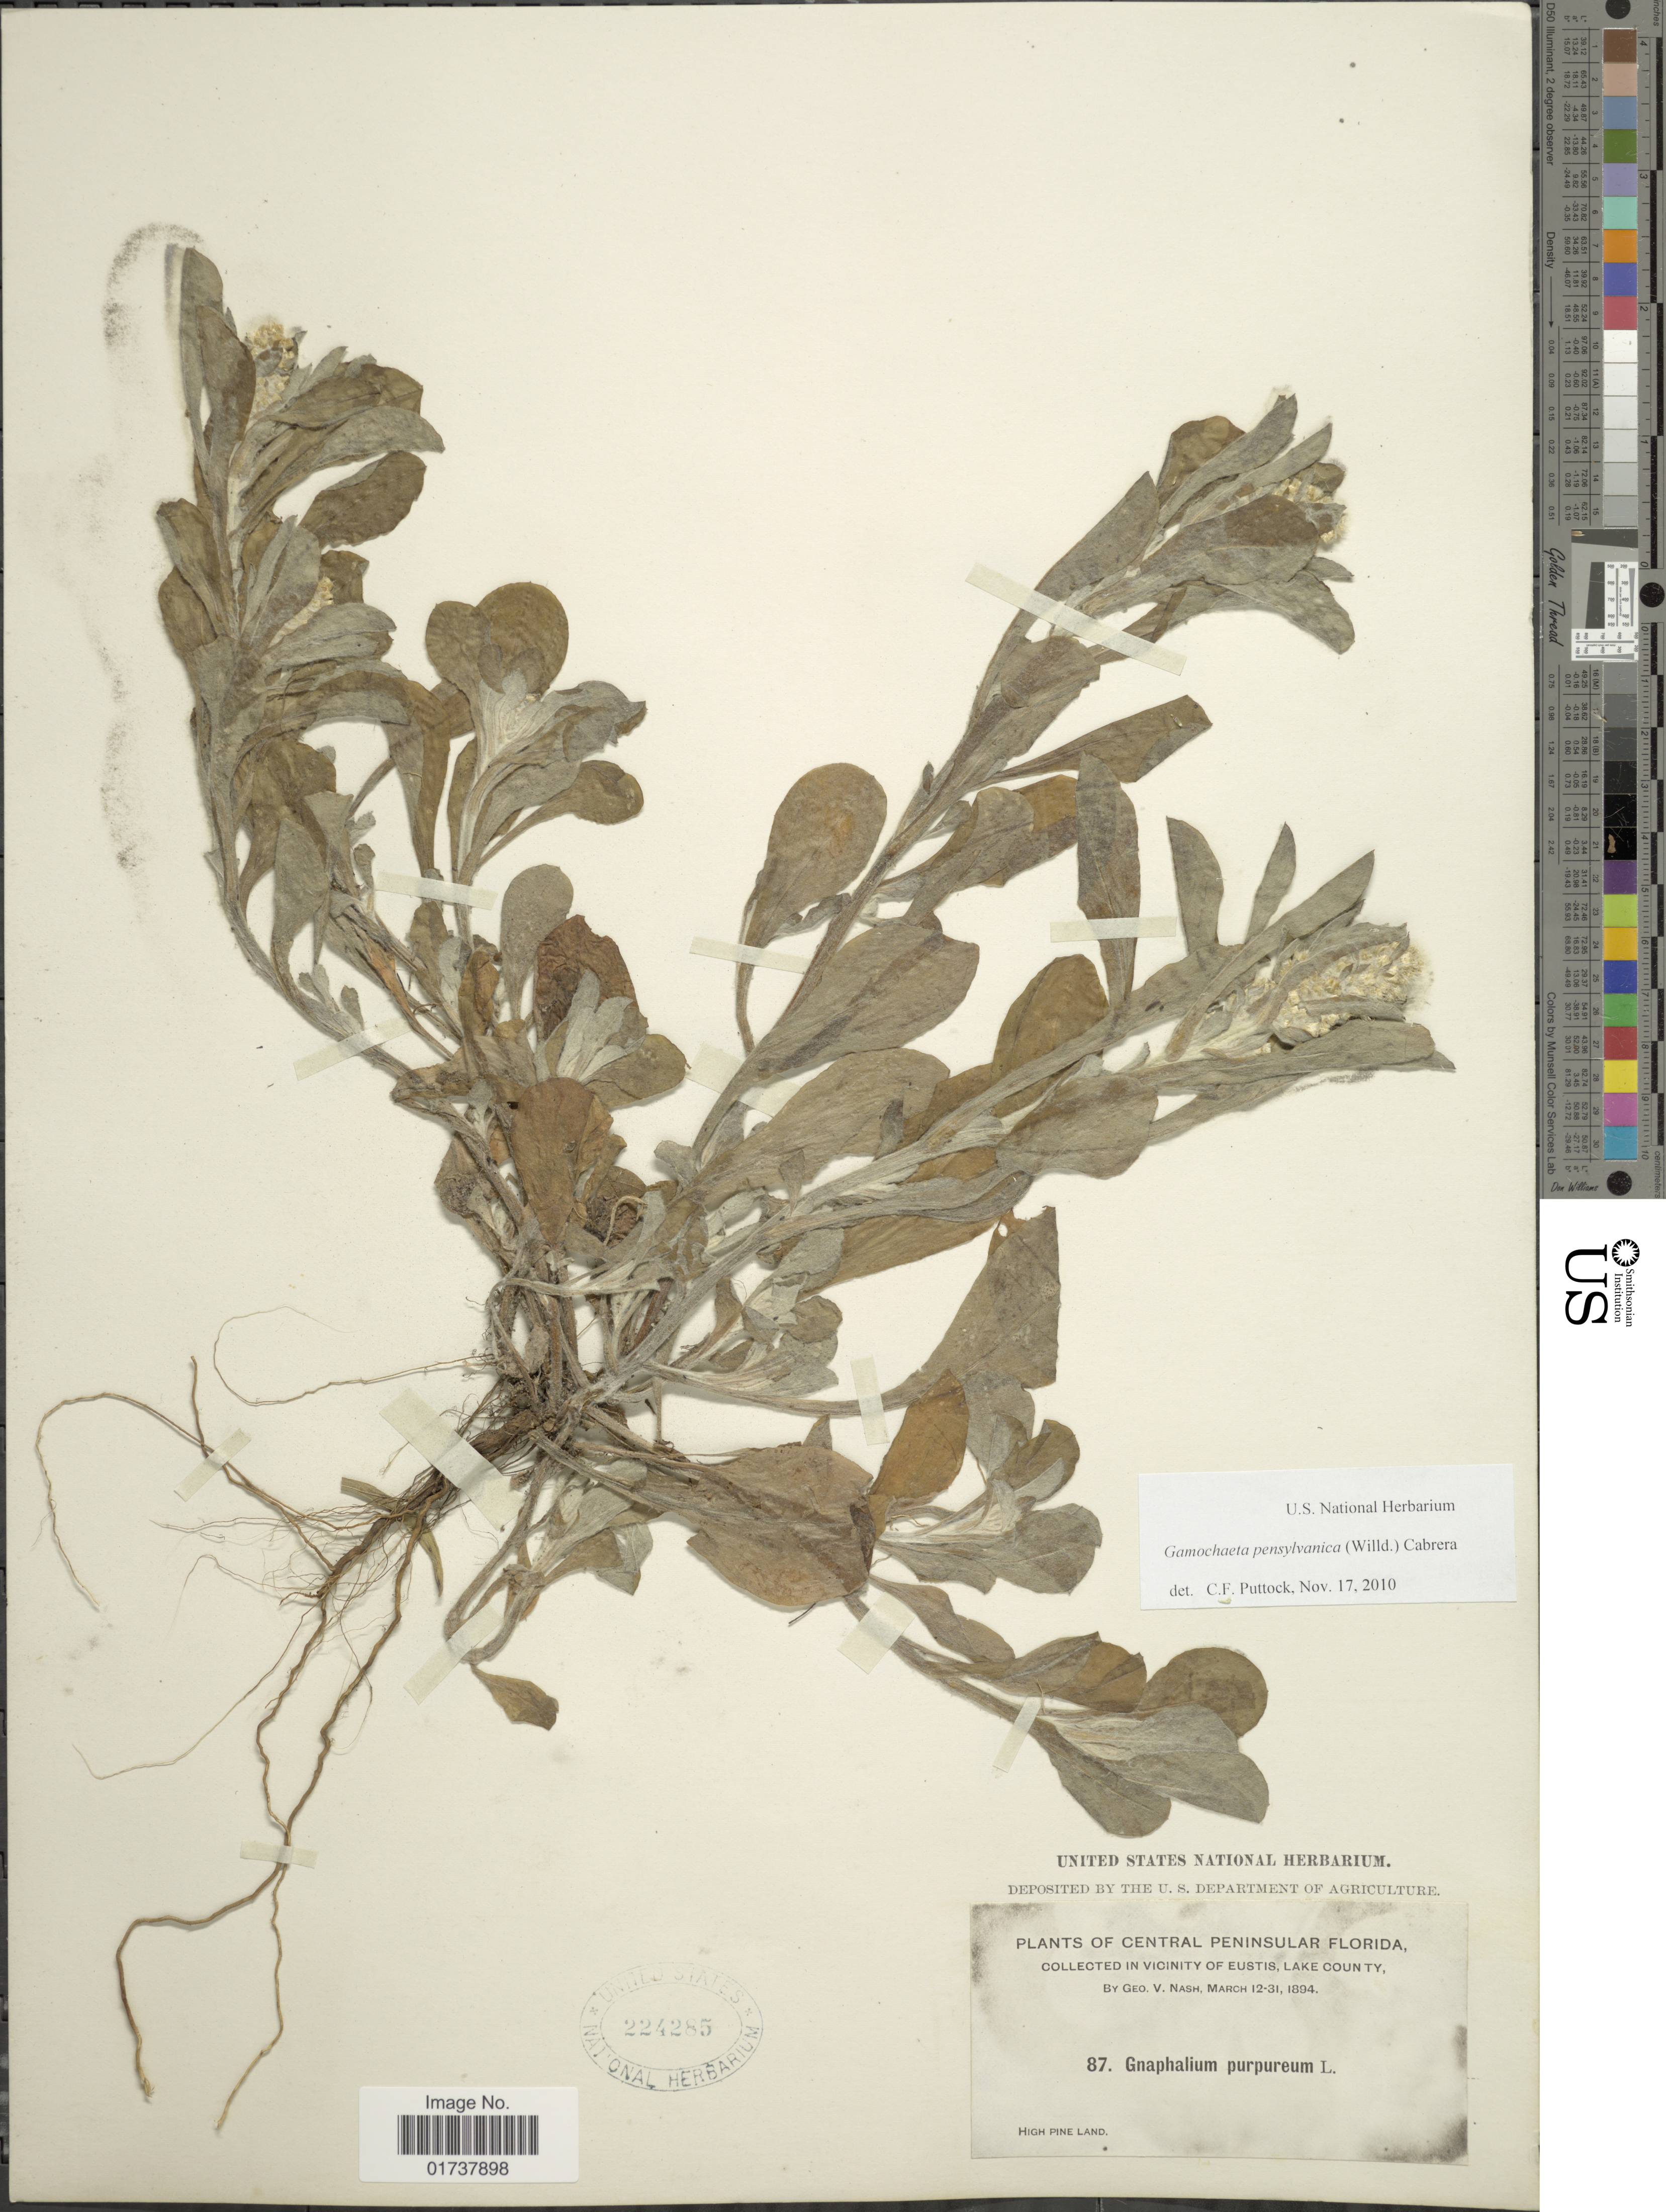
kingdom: Plantae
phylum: Tracheophyta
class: Magnoliopsida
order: Asterales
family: Asteraceae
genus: Gamochaeta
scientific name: Gamochaeta pensylvanica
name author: (Willd.) Cabrera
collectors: G. V. Nash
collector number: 87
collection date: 1894-03-12/1894-03-31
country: United States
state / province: Florida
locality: Central Peninsular Florida, Vicinity of Eustis, Lake County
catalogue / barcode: US 224285